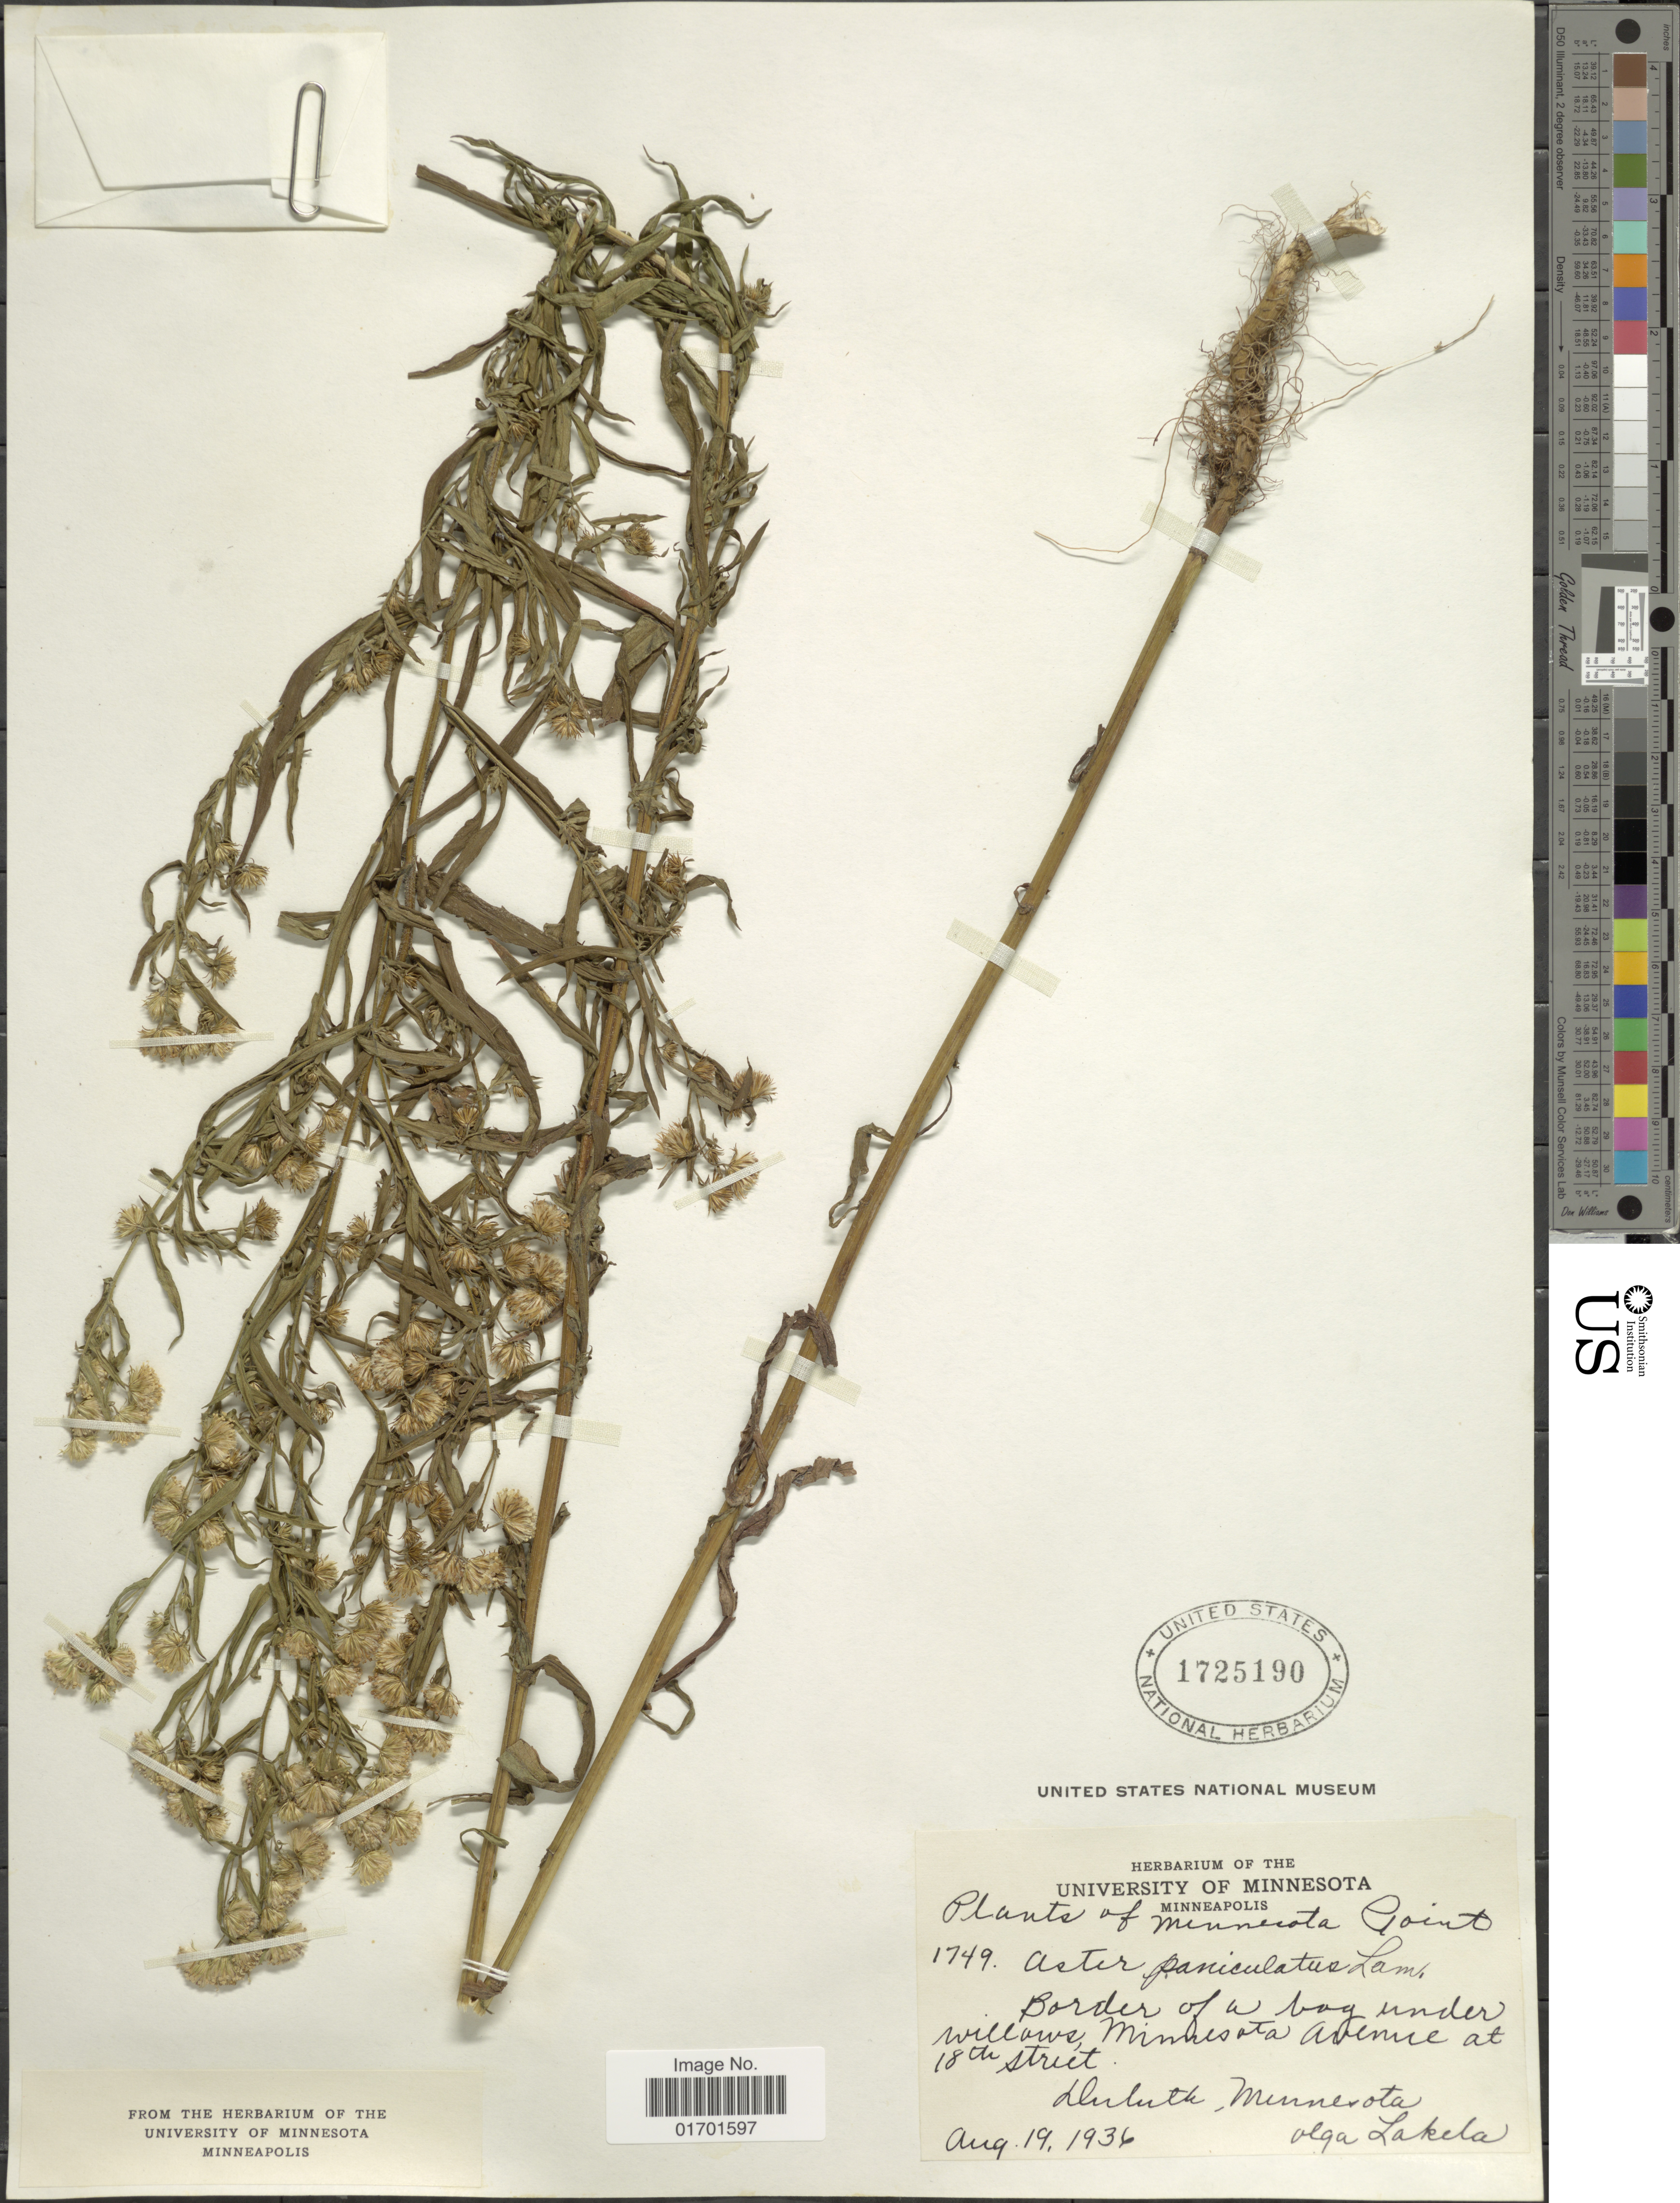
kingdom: Plantae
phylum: Tracheophyta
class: Magnoliopsida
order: Asterales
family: Asteraceae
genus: Symphyotrichum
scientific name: Symphyotrichum lanceolatum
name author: (Willd.) G.L. Nesom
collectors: O. K. Lakela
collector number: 1749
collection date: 1936-08-19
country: United States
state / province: Minnesota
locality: Border of a bog under willows, Minnesota Avenue at 18 th street, Duluth.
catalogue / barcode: US 1725190